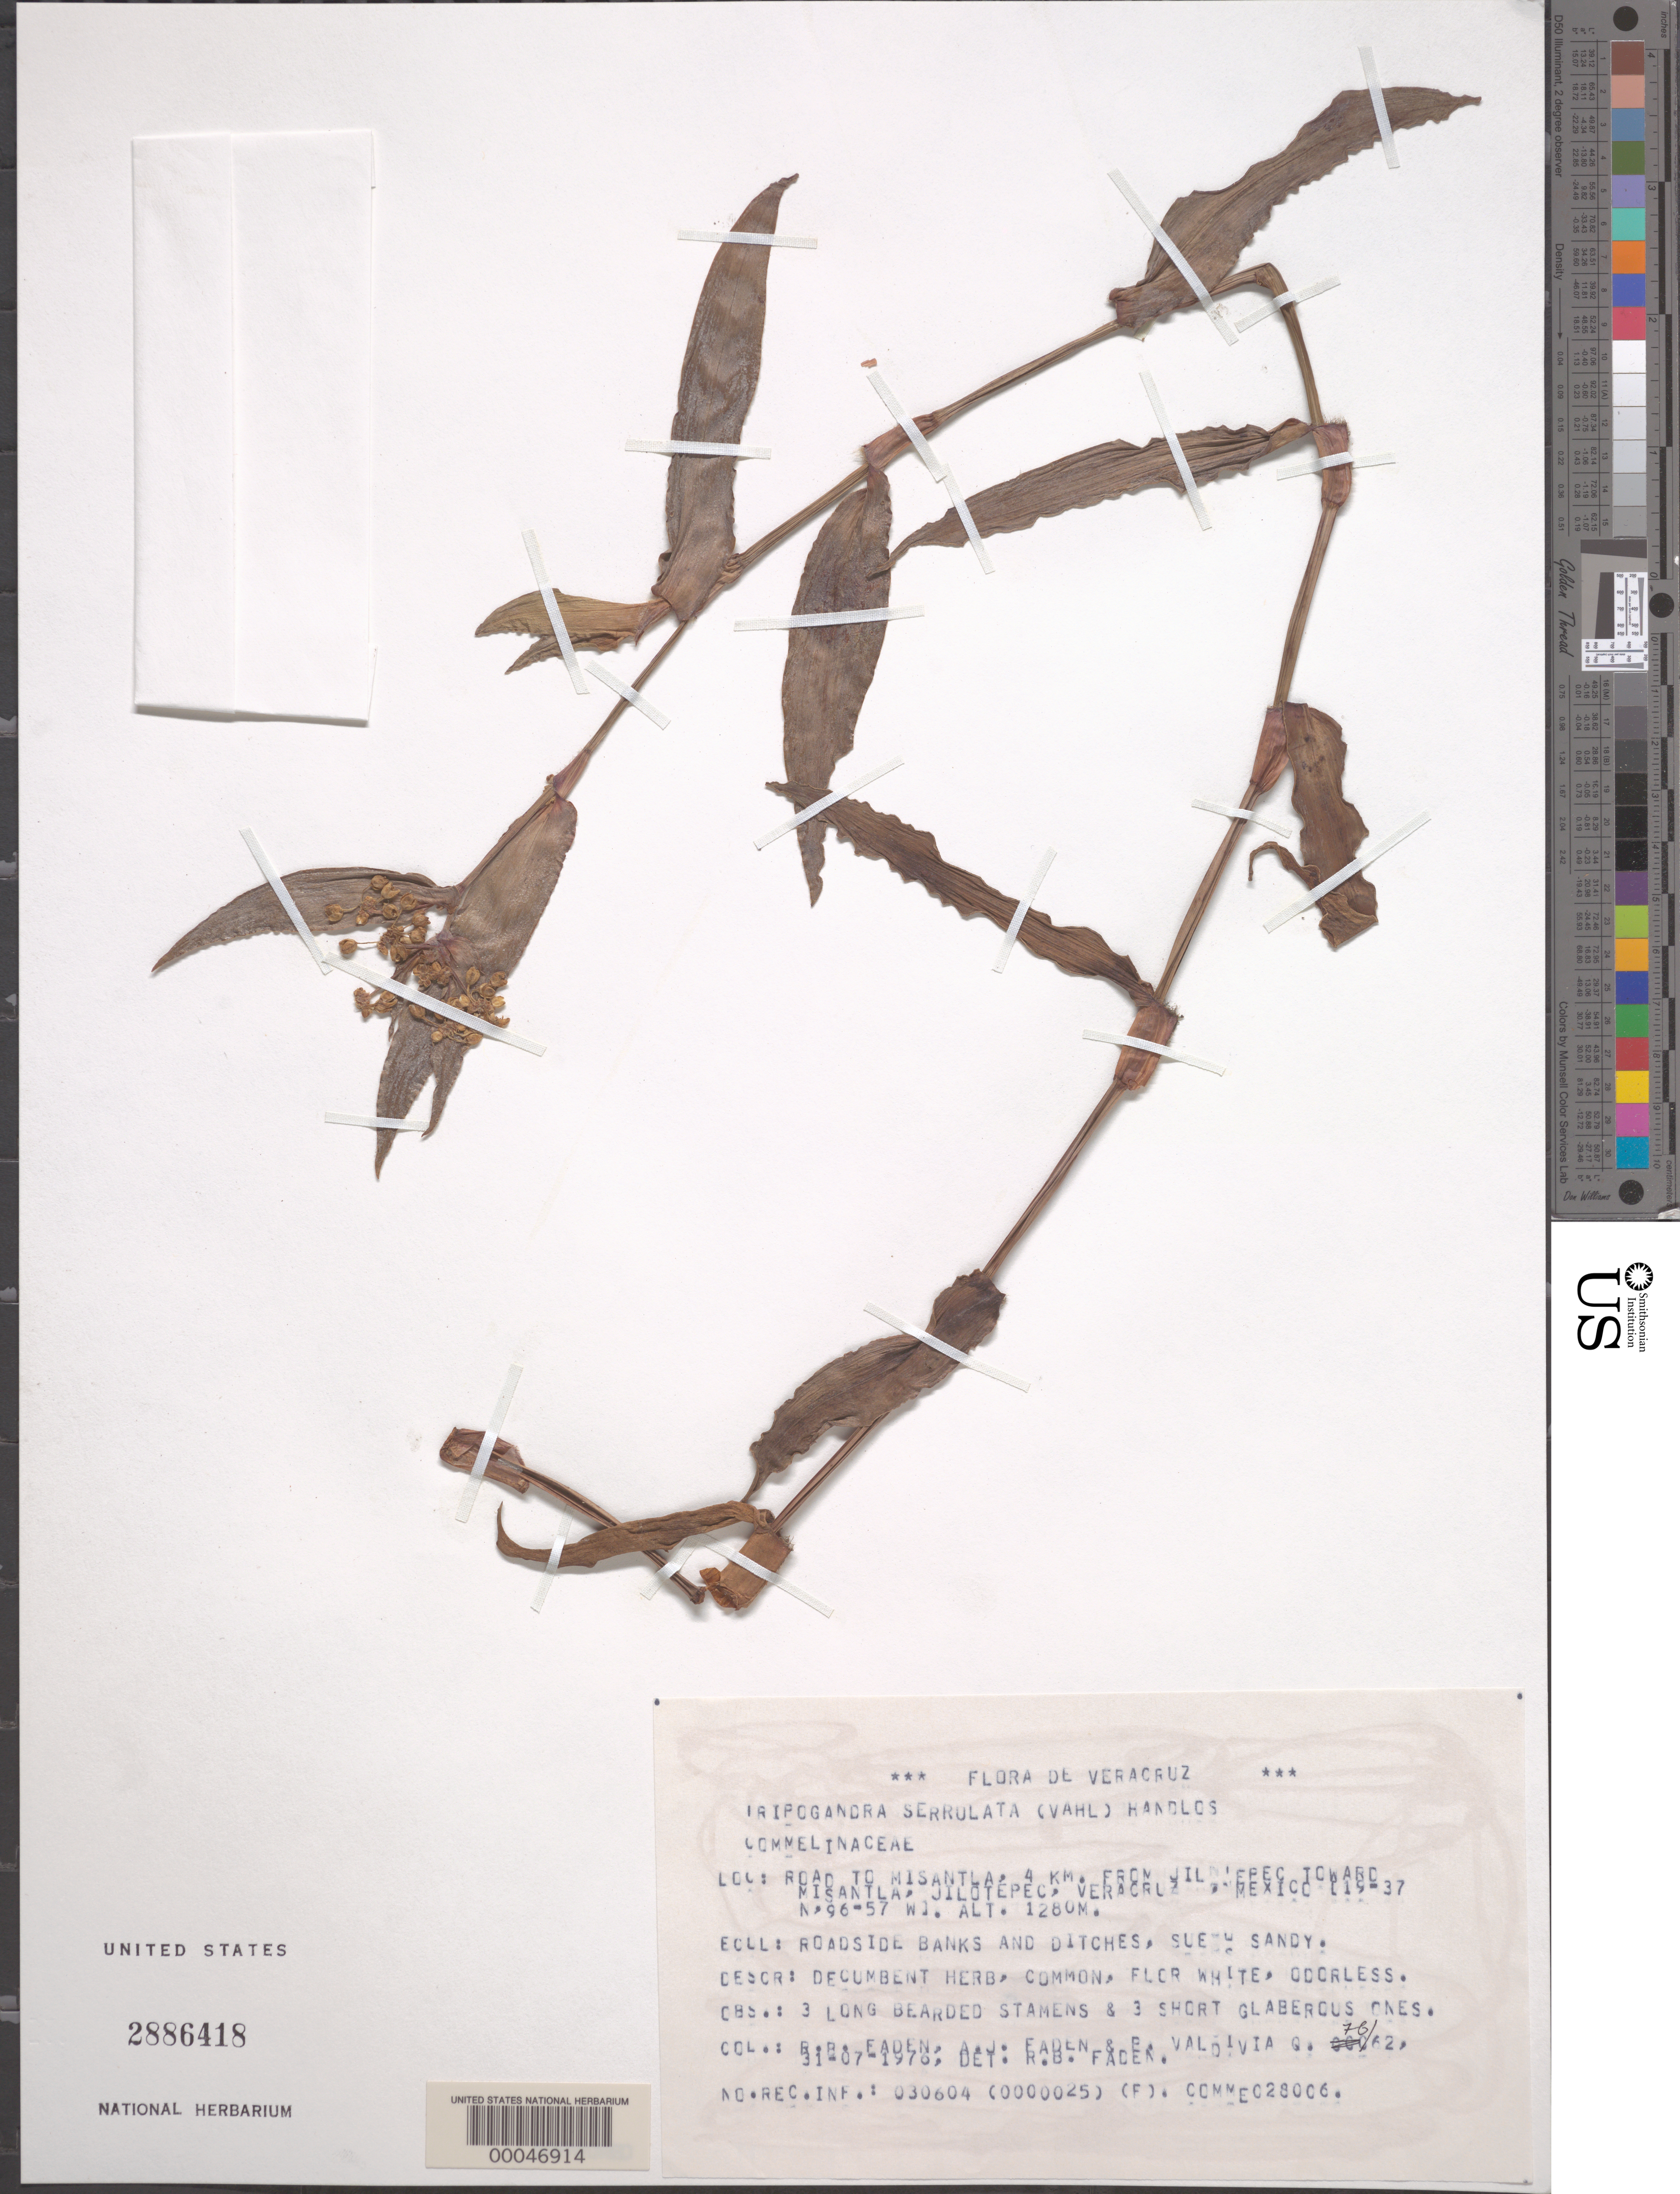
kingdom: Plantae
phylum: Tracheophyta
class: Liliopsida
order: Commelinales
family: Commelinaceae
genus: Tripogandra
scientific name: Tripogandra serrulata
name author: (Vahl) Handlos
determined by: Faden, Robert B., (US), Smithsonian Institution - National Museum of Natural History (UNITED STATES)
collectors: R. B. Faden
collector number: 76/62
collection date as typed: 31 Jul 1976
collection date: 1976-07-31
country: Mexico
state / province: Veracruz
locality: Road to misantla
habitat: Roadside banks and ditches, sandy soil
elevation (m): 1280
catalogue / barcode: US 2886418